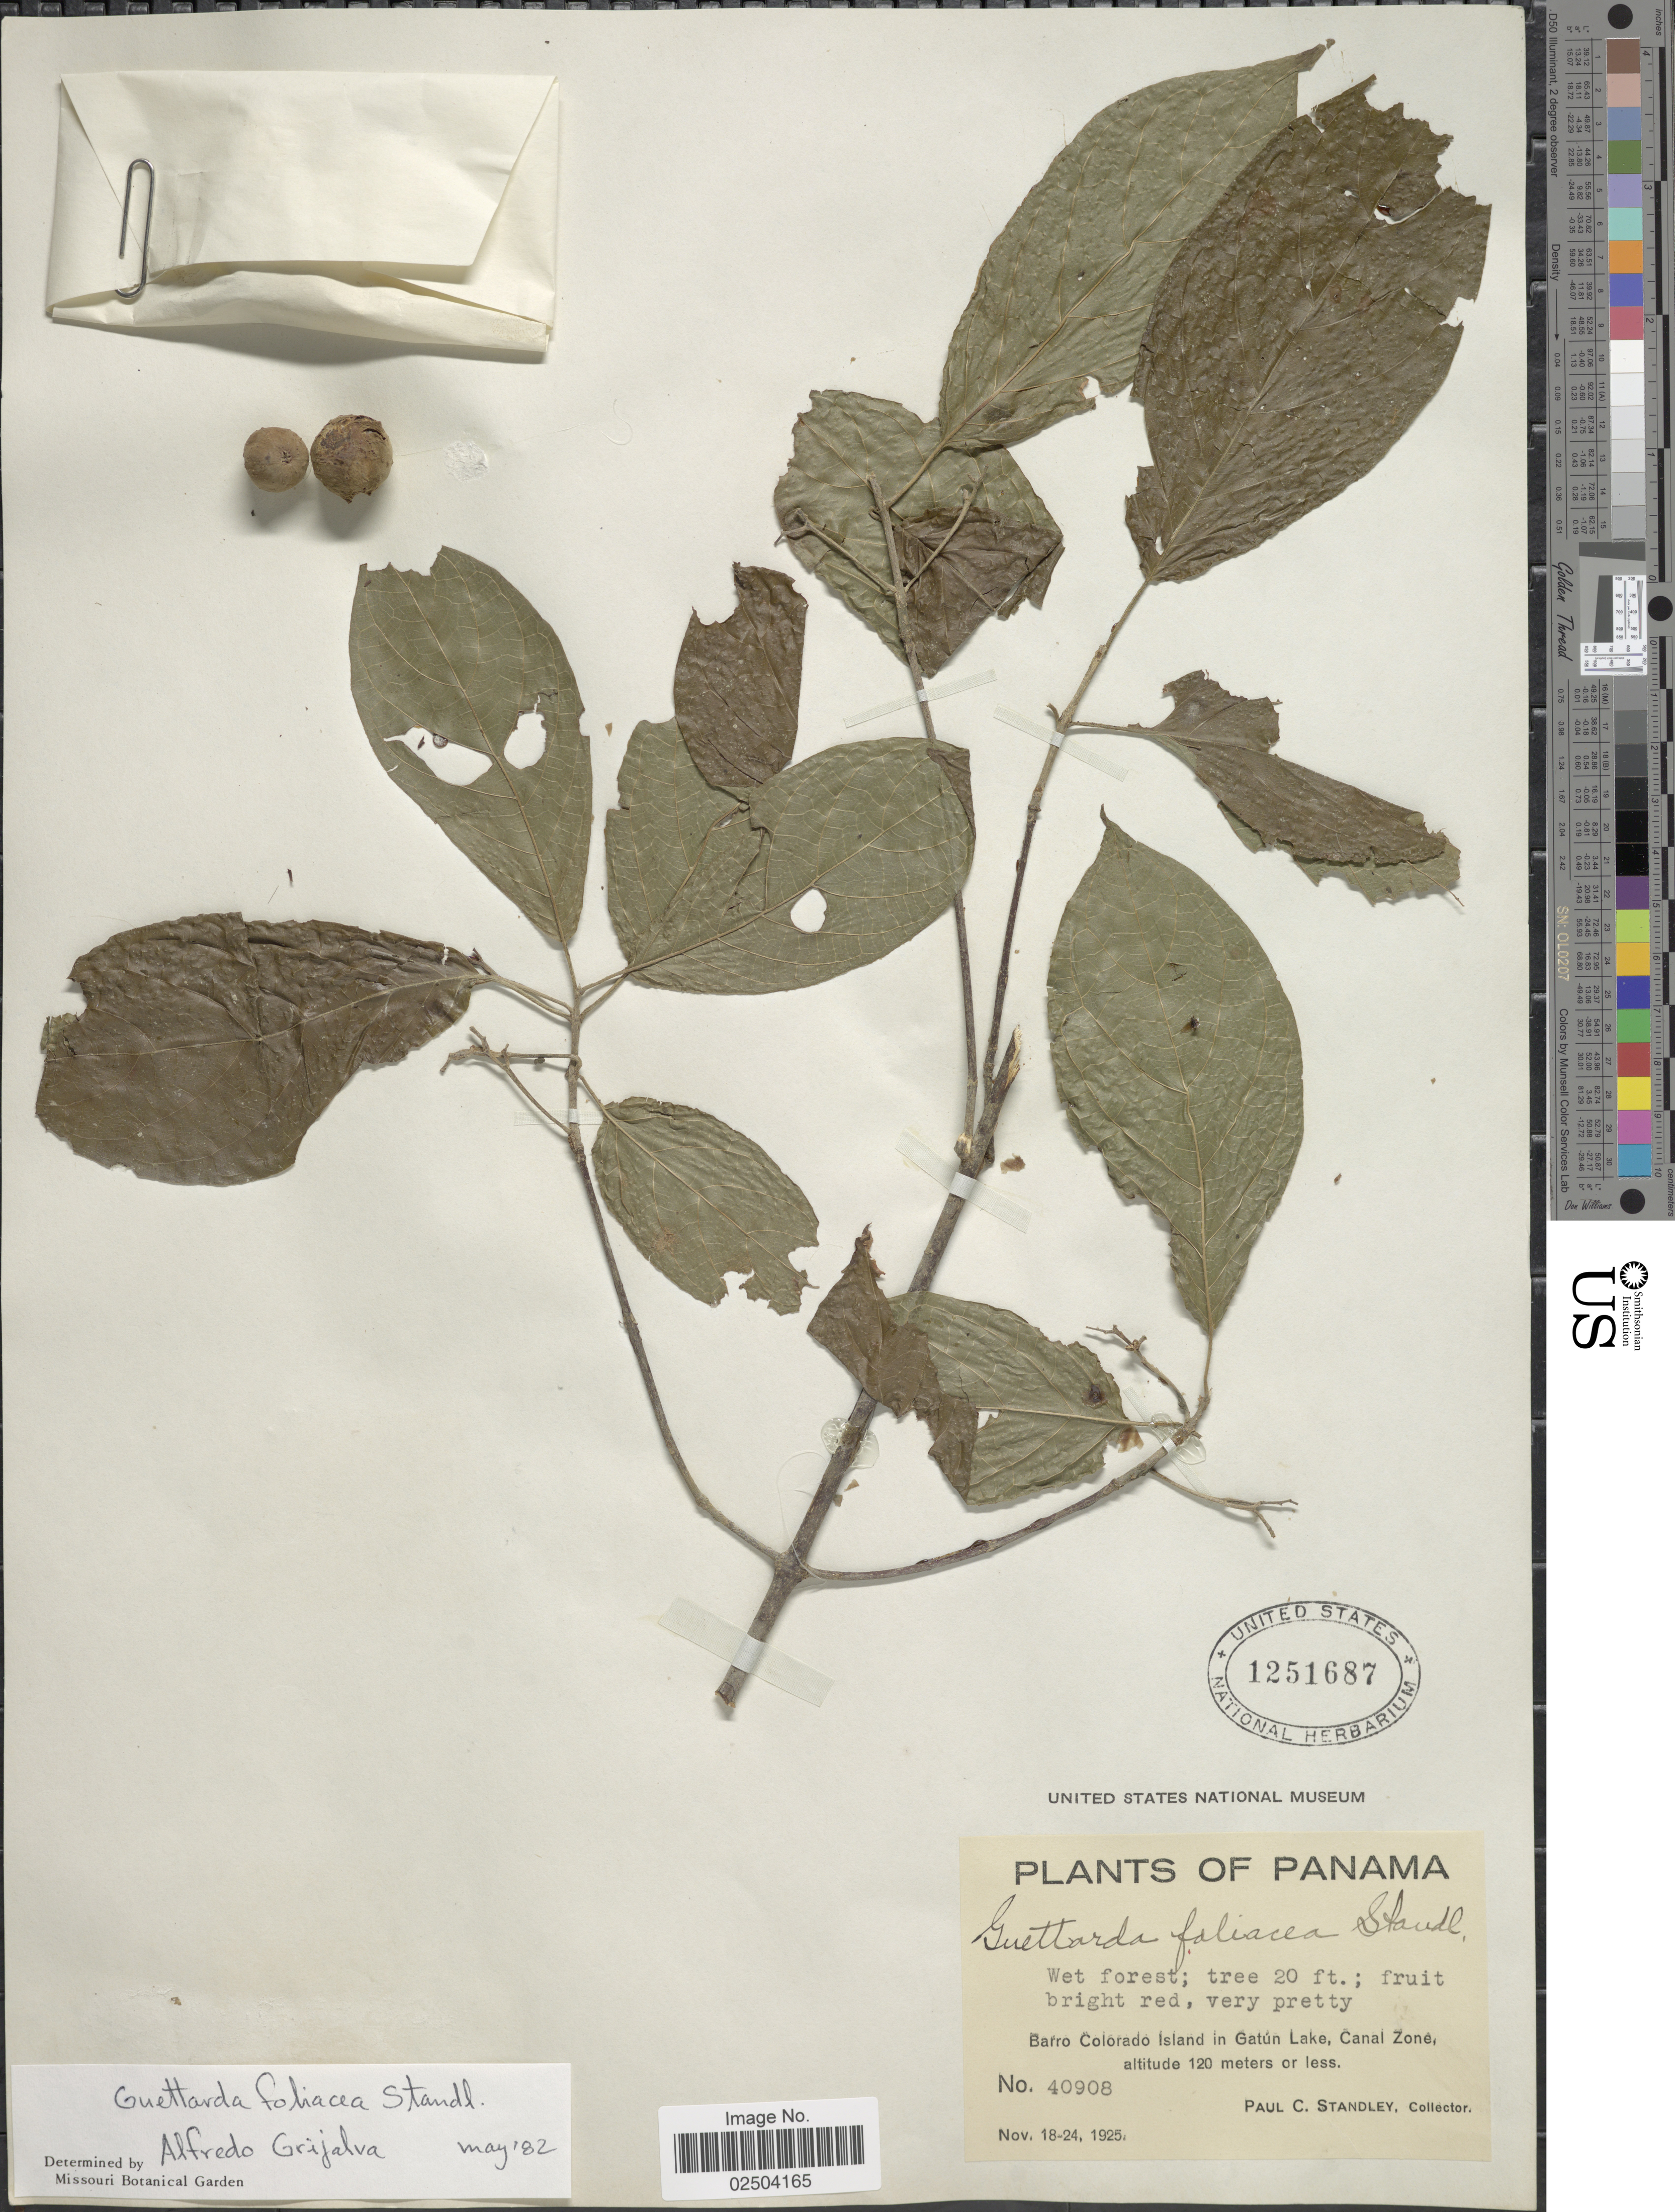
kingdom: Plantae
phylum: Tracheophyta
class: Magnoliopsida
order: Gentianales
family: Rubiaceae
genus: Guettarda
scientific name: Guettarda foliacea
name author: Standl.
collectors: P. C. Standley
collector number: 40908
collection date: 1925-11-18/1925-11-24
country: Panama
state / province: Panamá Oeste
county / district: Canal Zone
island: Barro Colorado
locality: Barro Colorado Island in Gatun Lake, Canal Zone.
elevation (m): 120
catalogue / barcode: US 1251687